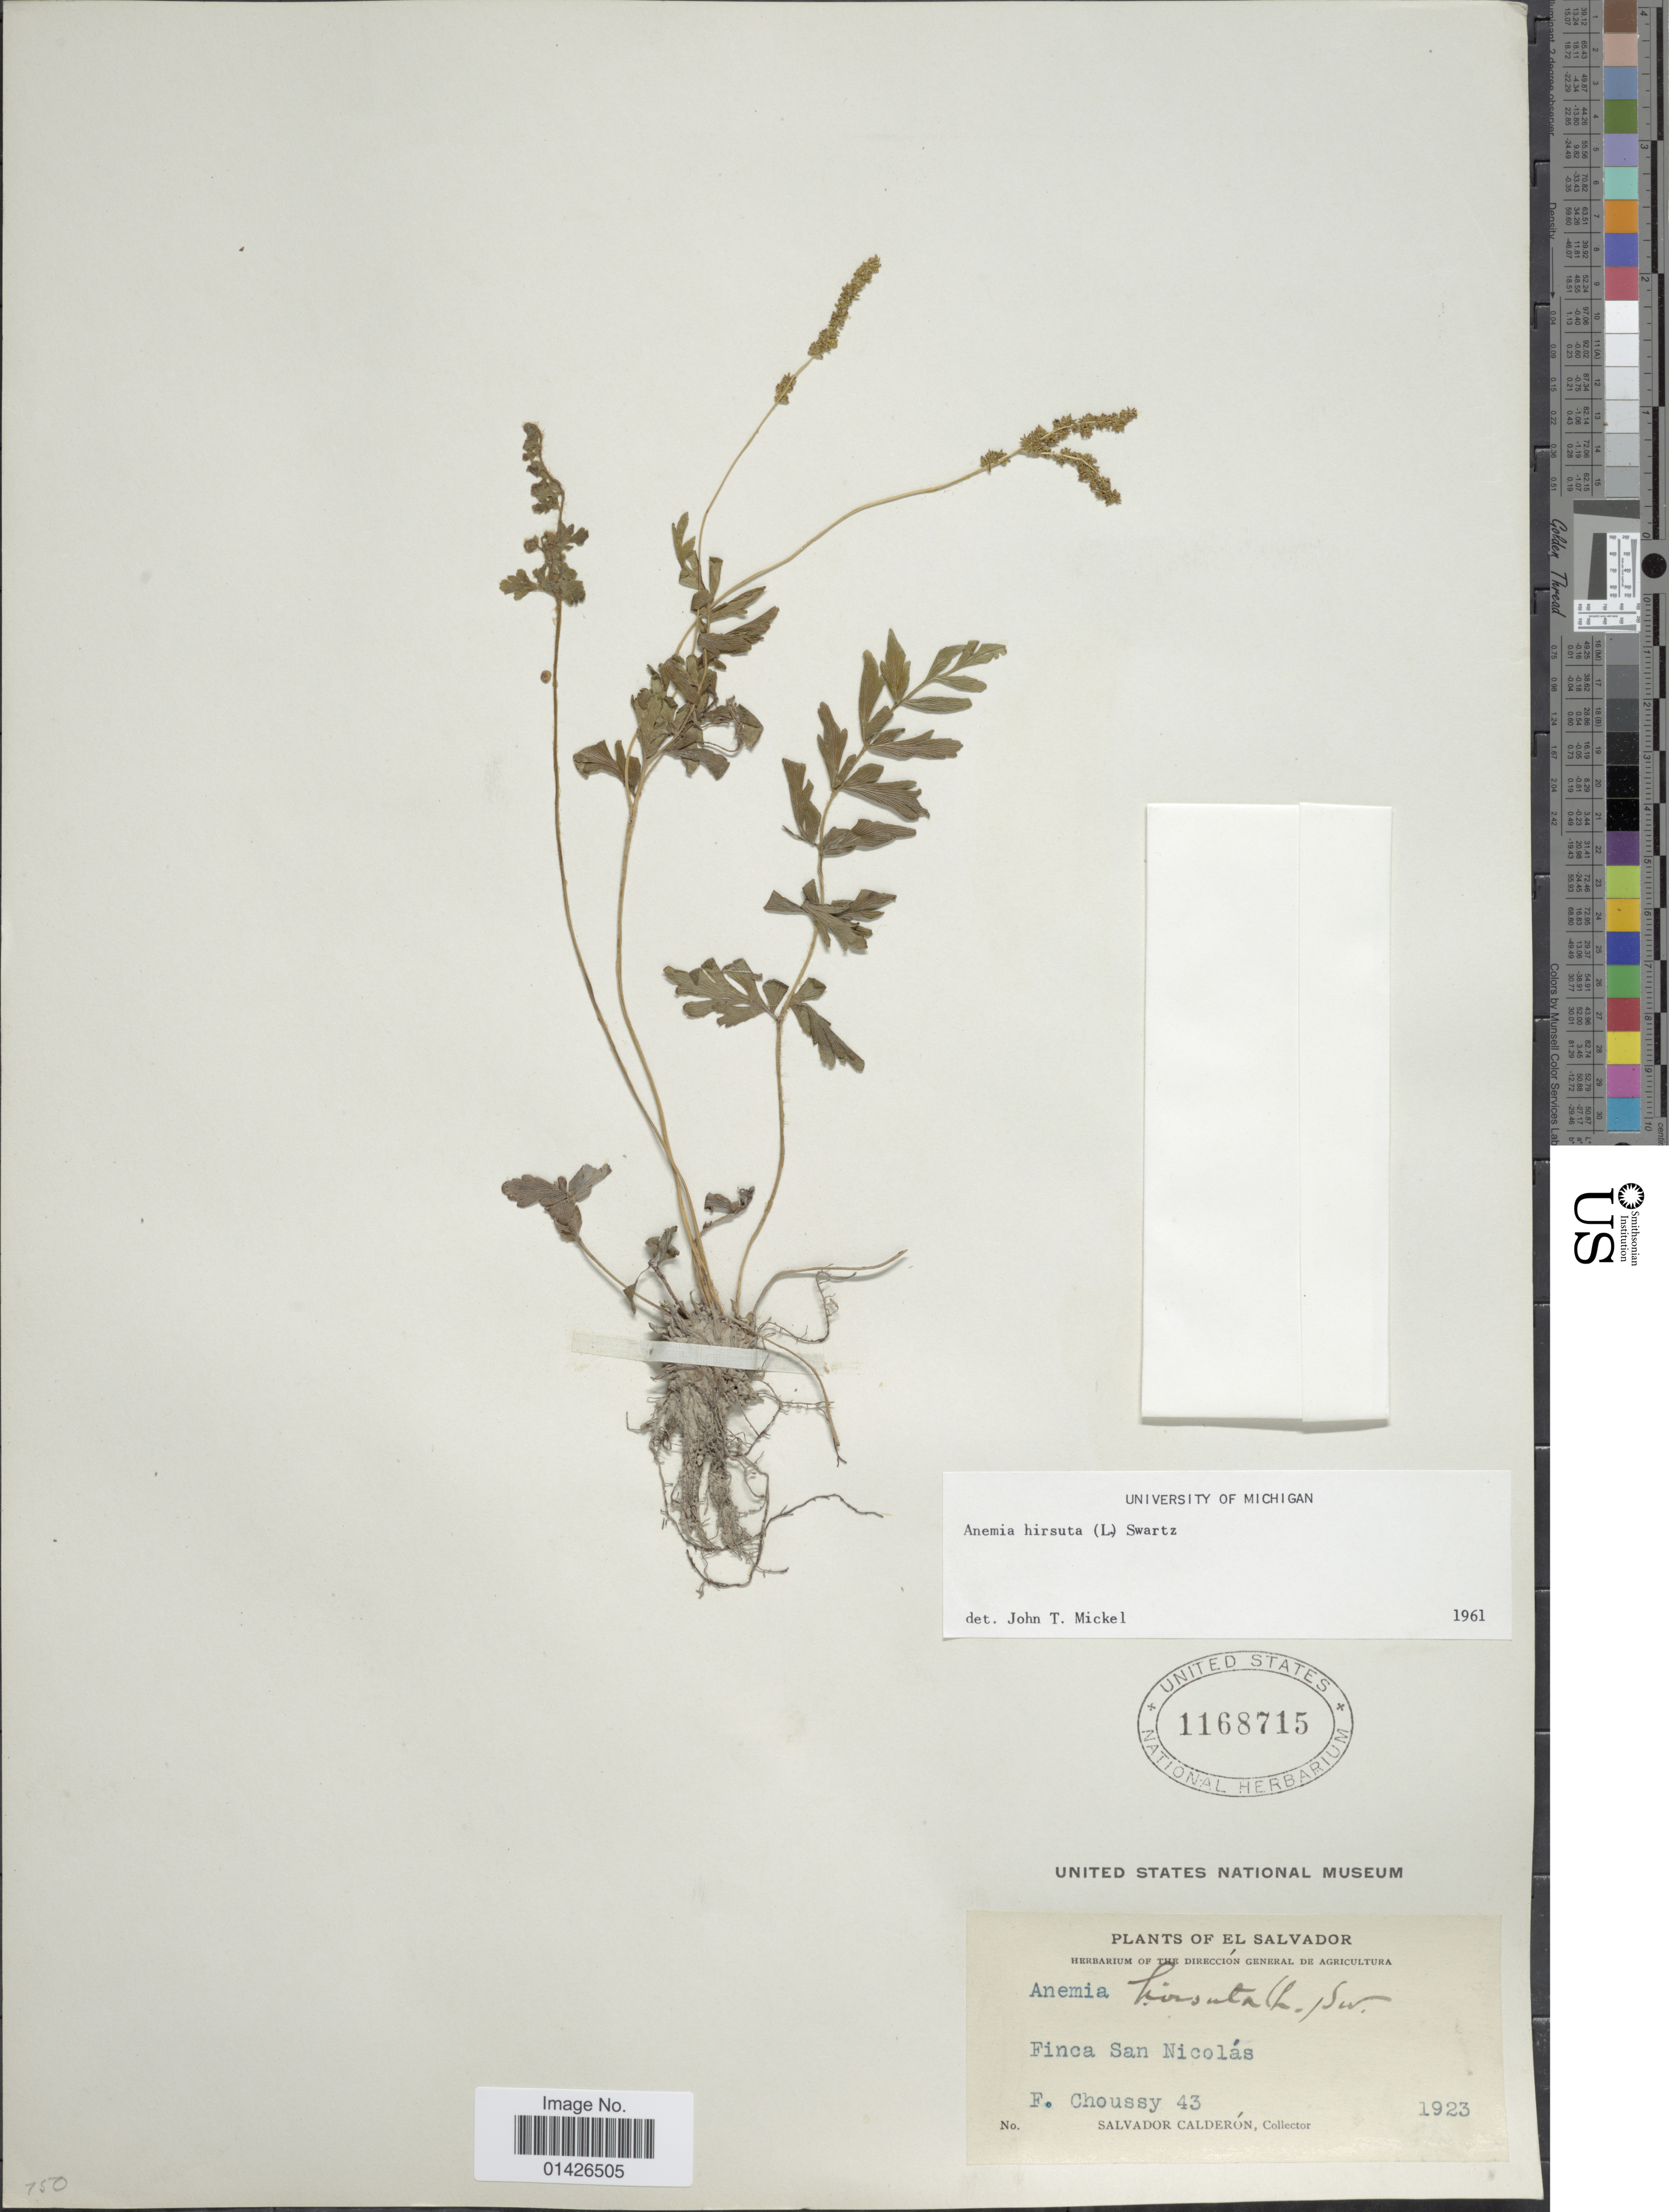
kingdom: Plantae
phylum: Tracheophyta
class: Polypodiopsida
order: Schizaeales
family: Anemiaceae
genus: Anemia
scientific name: Anemia hirsuta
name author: (L.) Sw.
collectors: F. Choussy & S. Calderón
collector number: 43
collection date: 1923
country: El Salvador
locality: Finca San Nicolas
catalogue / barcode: US 1168715